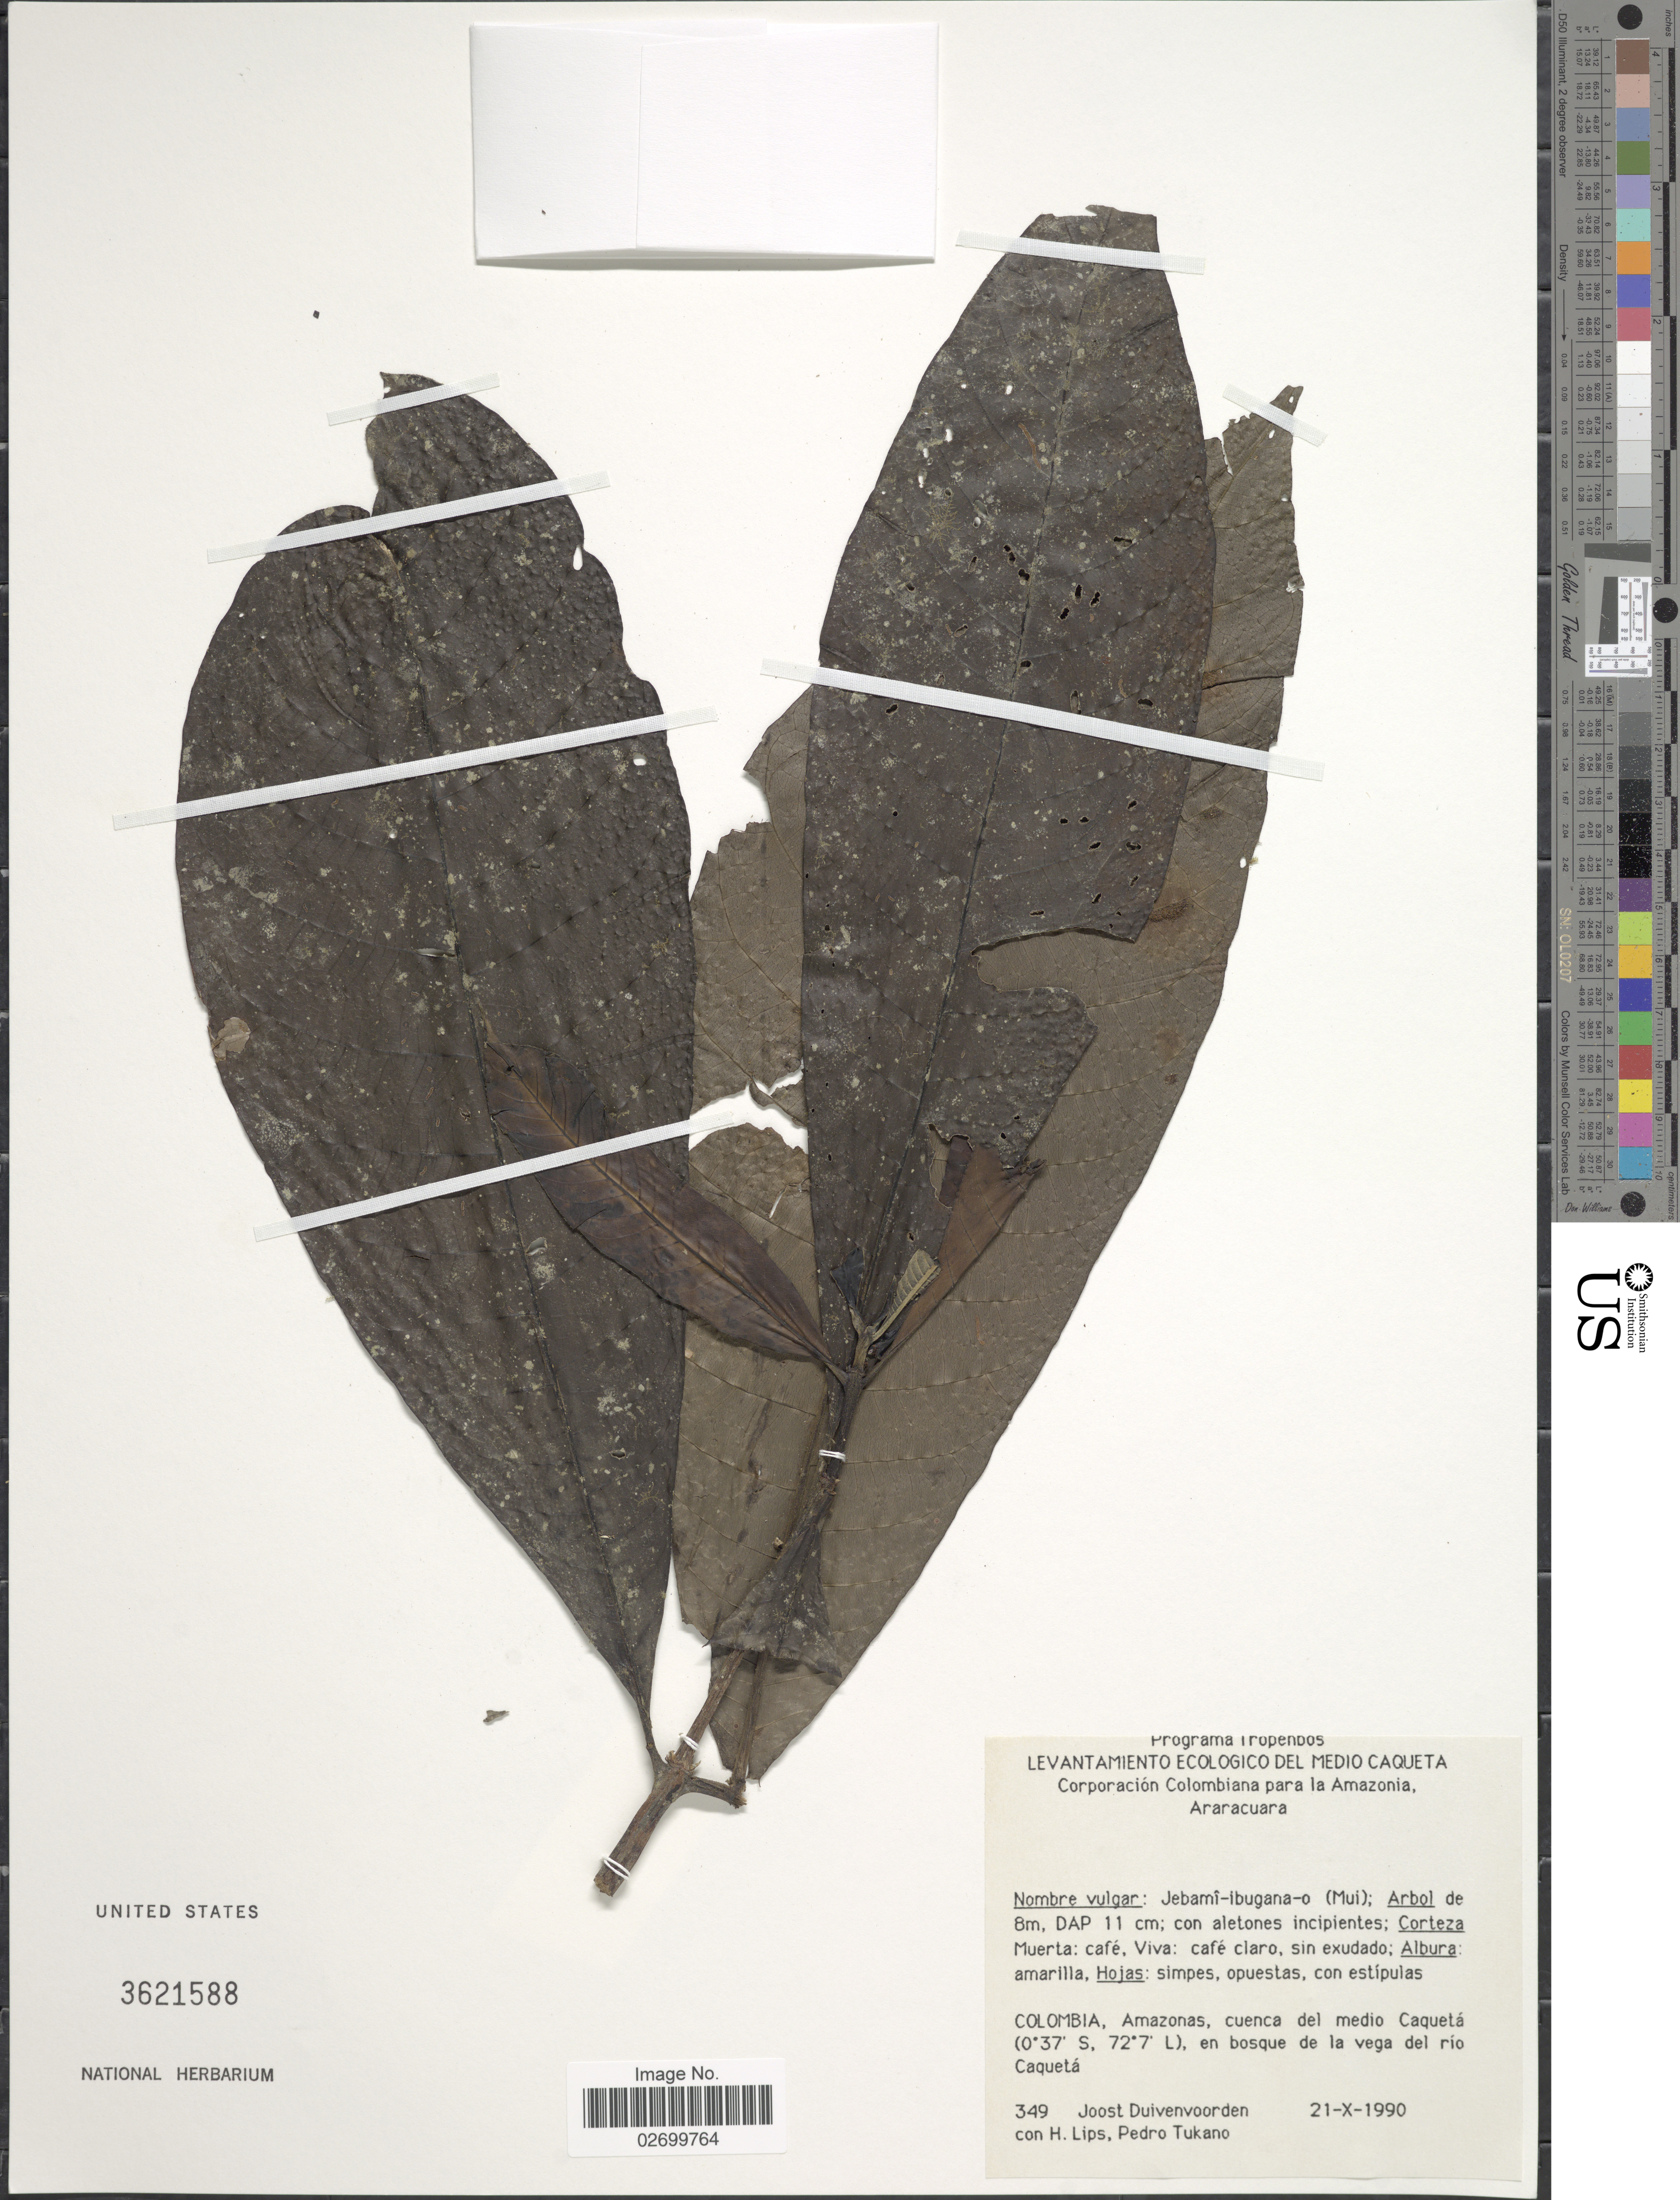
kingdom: Plantae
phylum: Tracheophyta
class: Magnoliopsida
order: Gentianales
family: Rubiaceae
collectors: J. Duivenvoorden, H. Lips & P. Tukano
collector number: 349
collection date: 1990-10-21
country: Colombia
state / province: Amazônas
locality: Cuenca del medio Caqueta en bosque de la vega del rio Caqueta.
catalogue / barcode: US 3621588